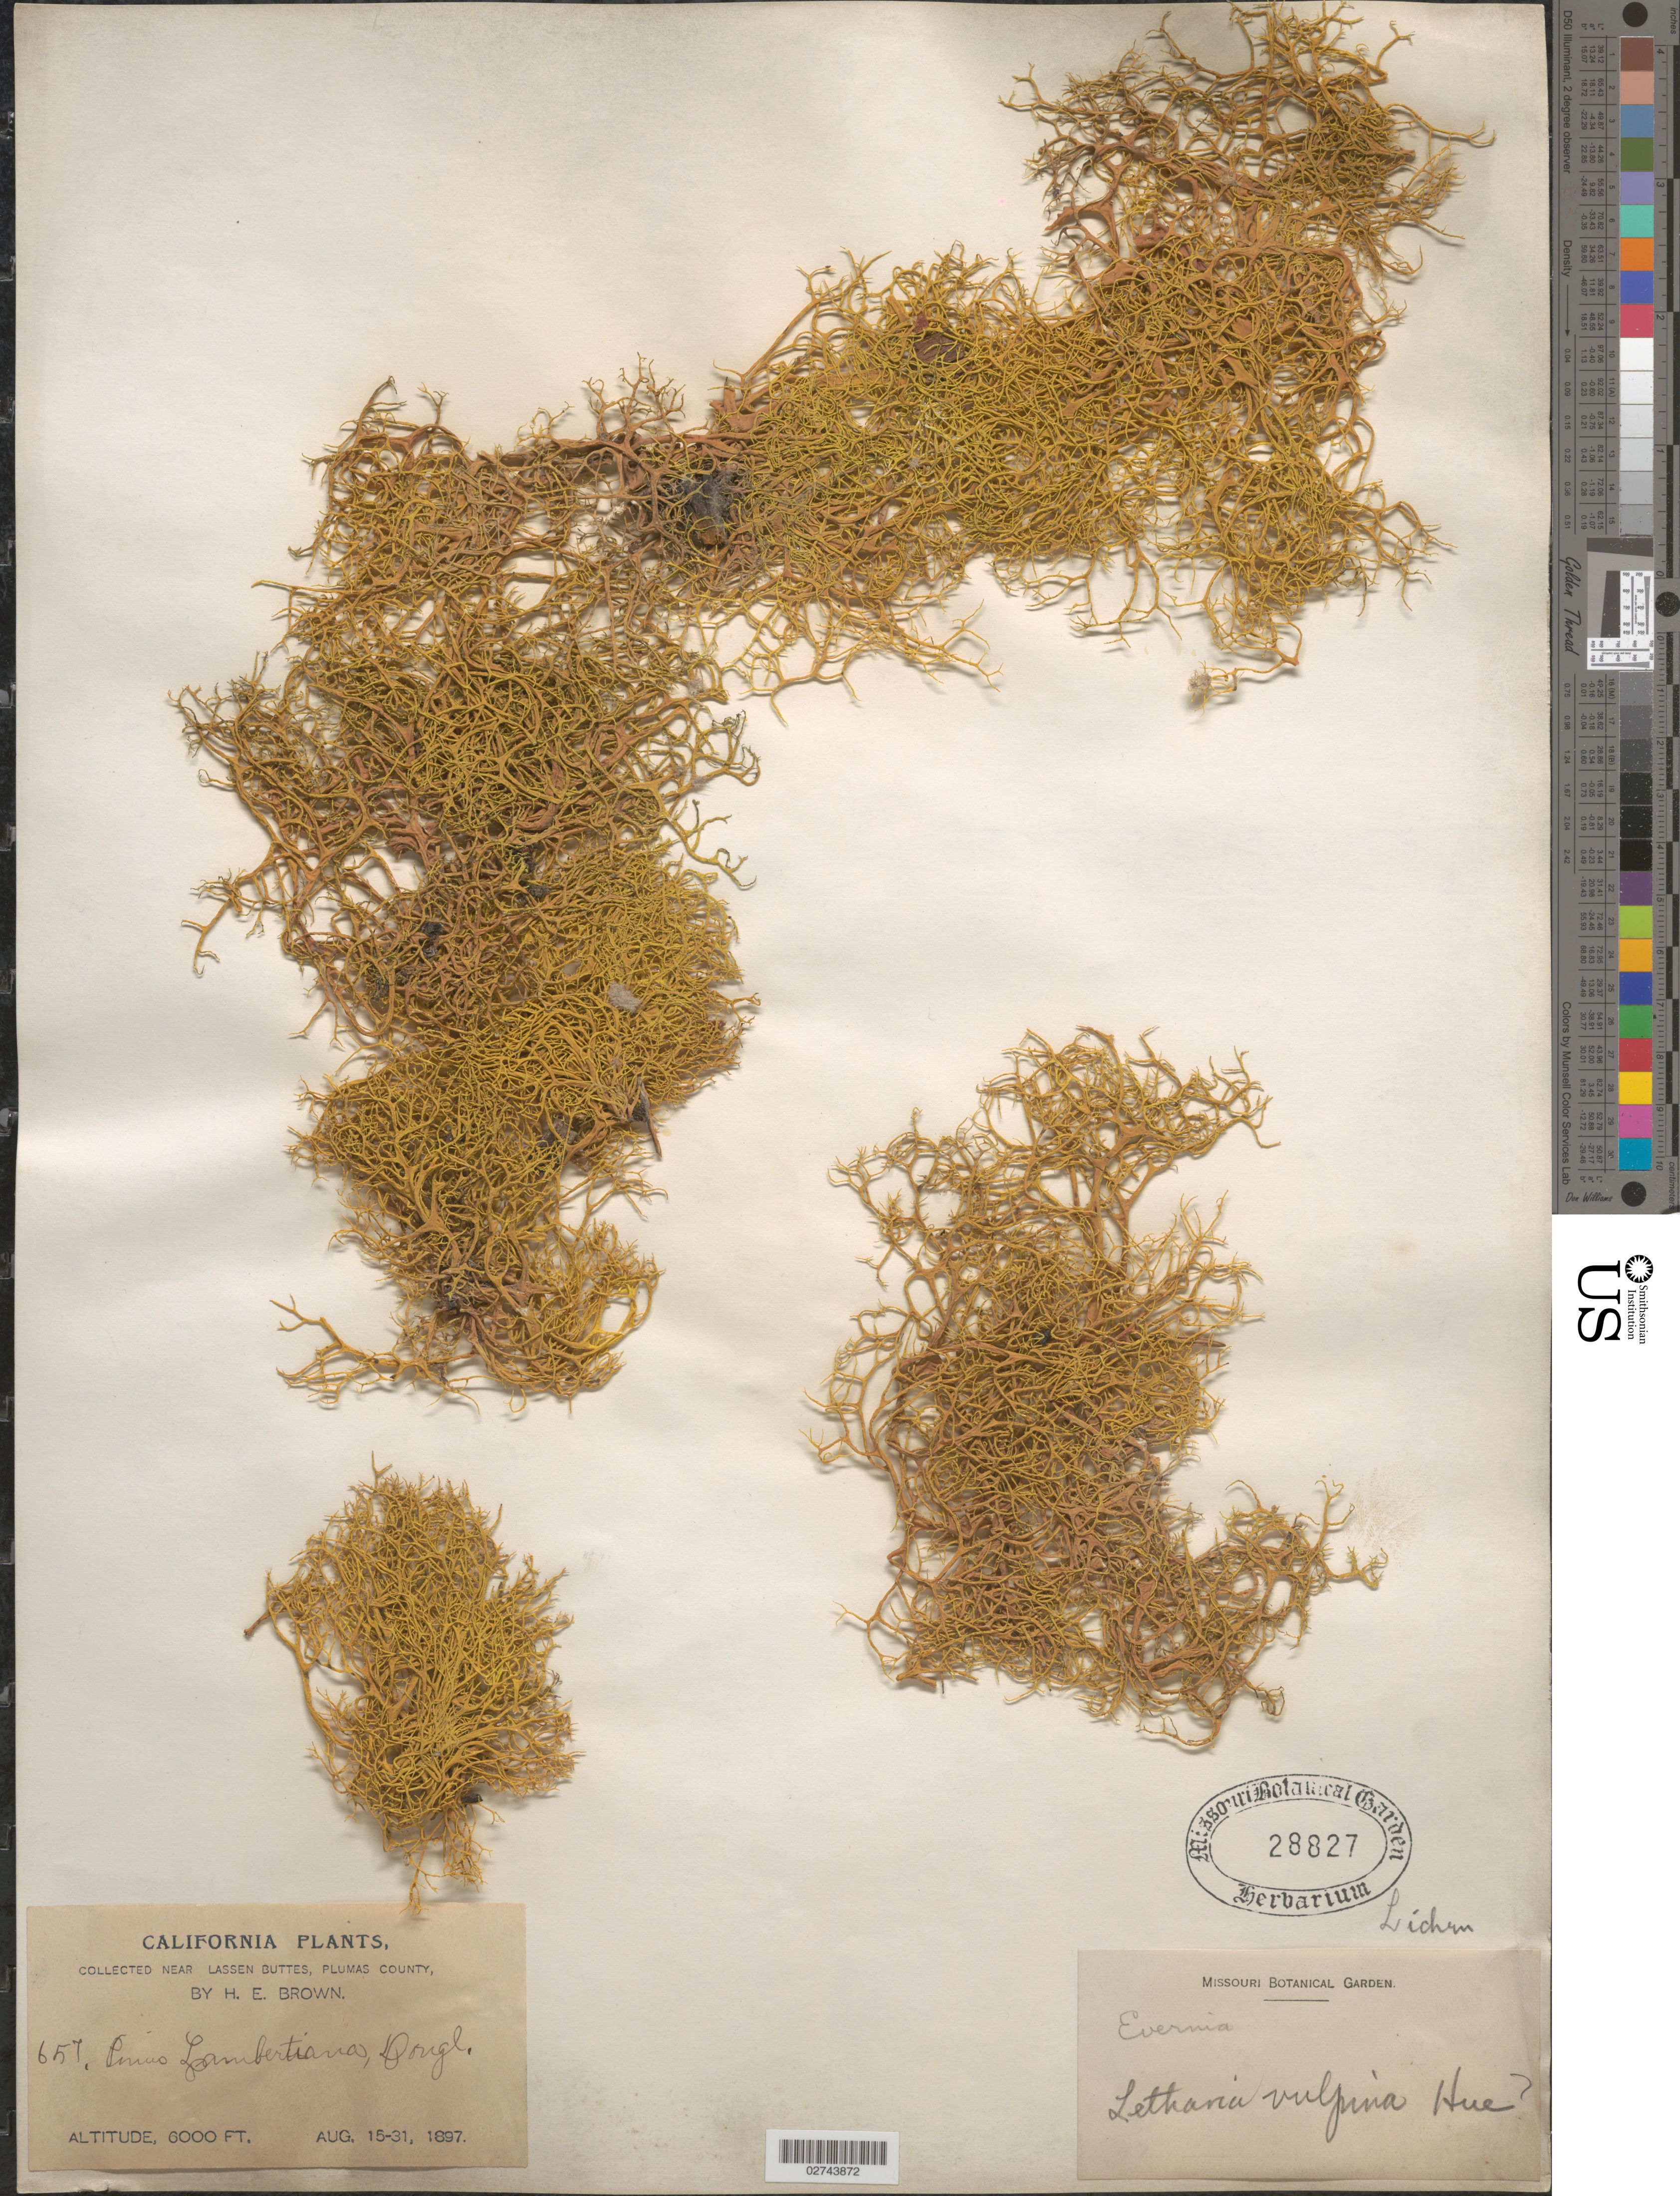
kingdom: Fungi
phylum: Ascomycota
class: Lecanoromycetes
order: Lecanorales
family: Parmeliaceae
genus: Letharia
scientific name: Letharia vulpina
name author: (L.) Hue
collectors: H. E. Brown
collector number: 657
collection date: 1897-08-15/1897-08-31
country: United States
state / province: California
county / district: Plumas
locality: Near Lassen Buttes, Plumas County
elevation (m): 1829